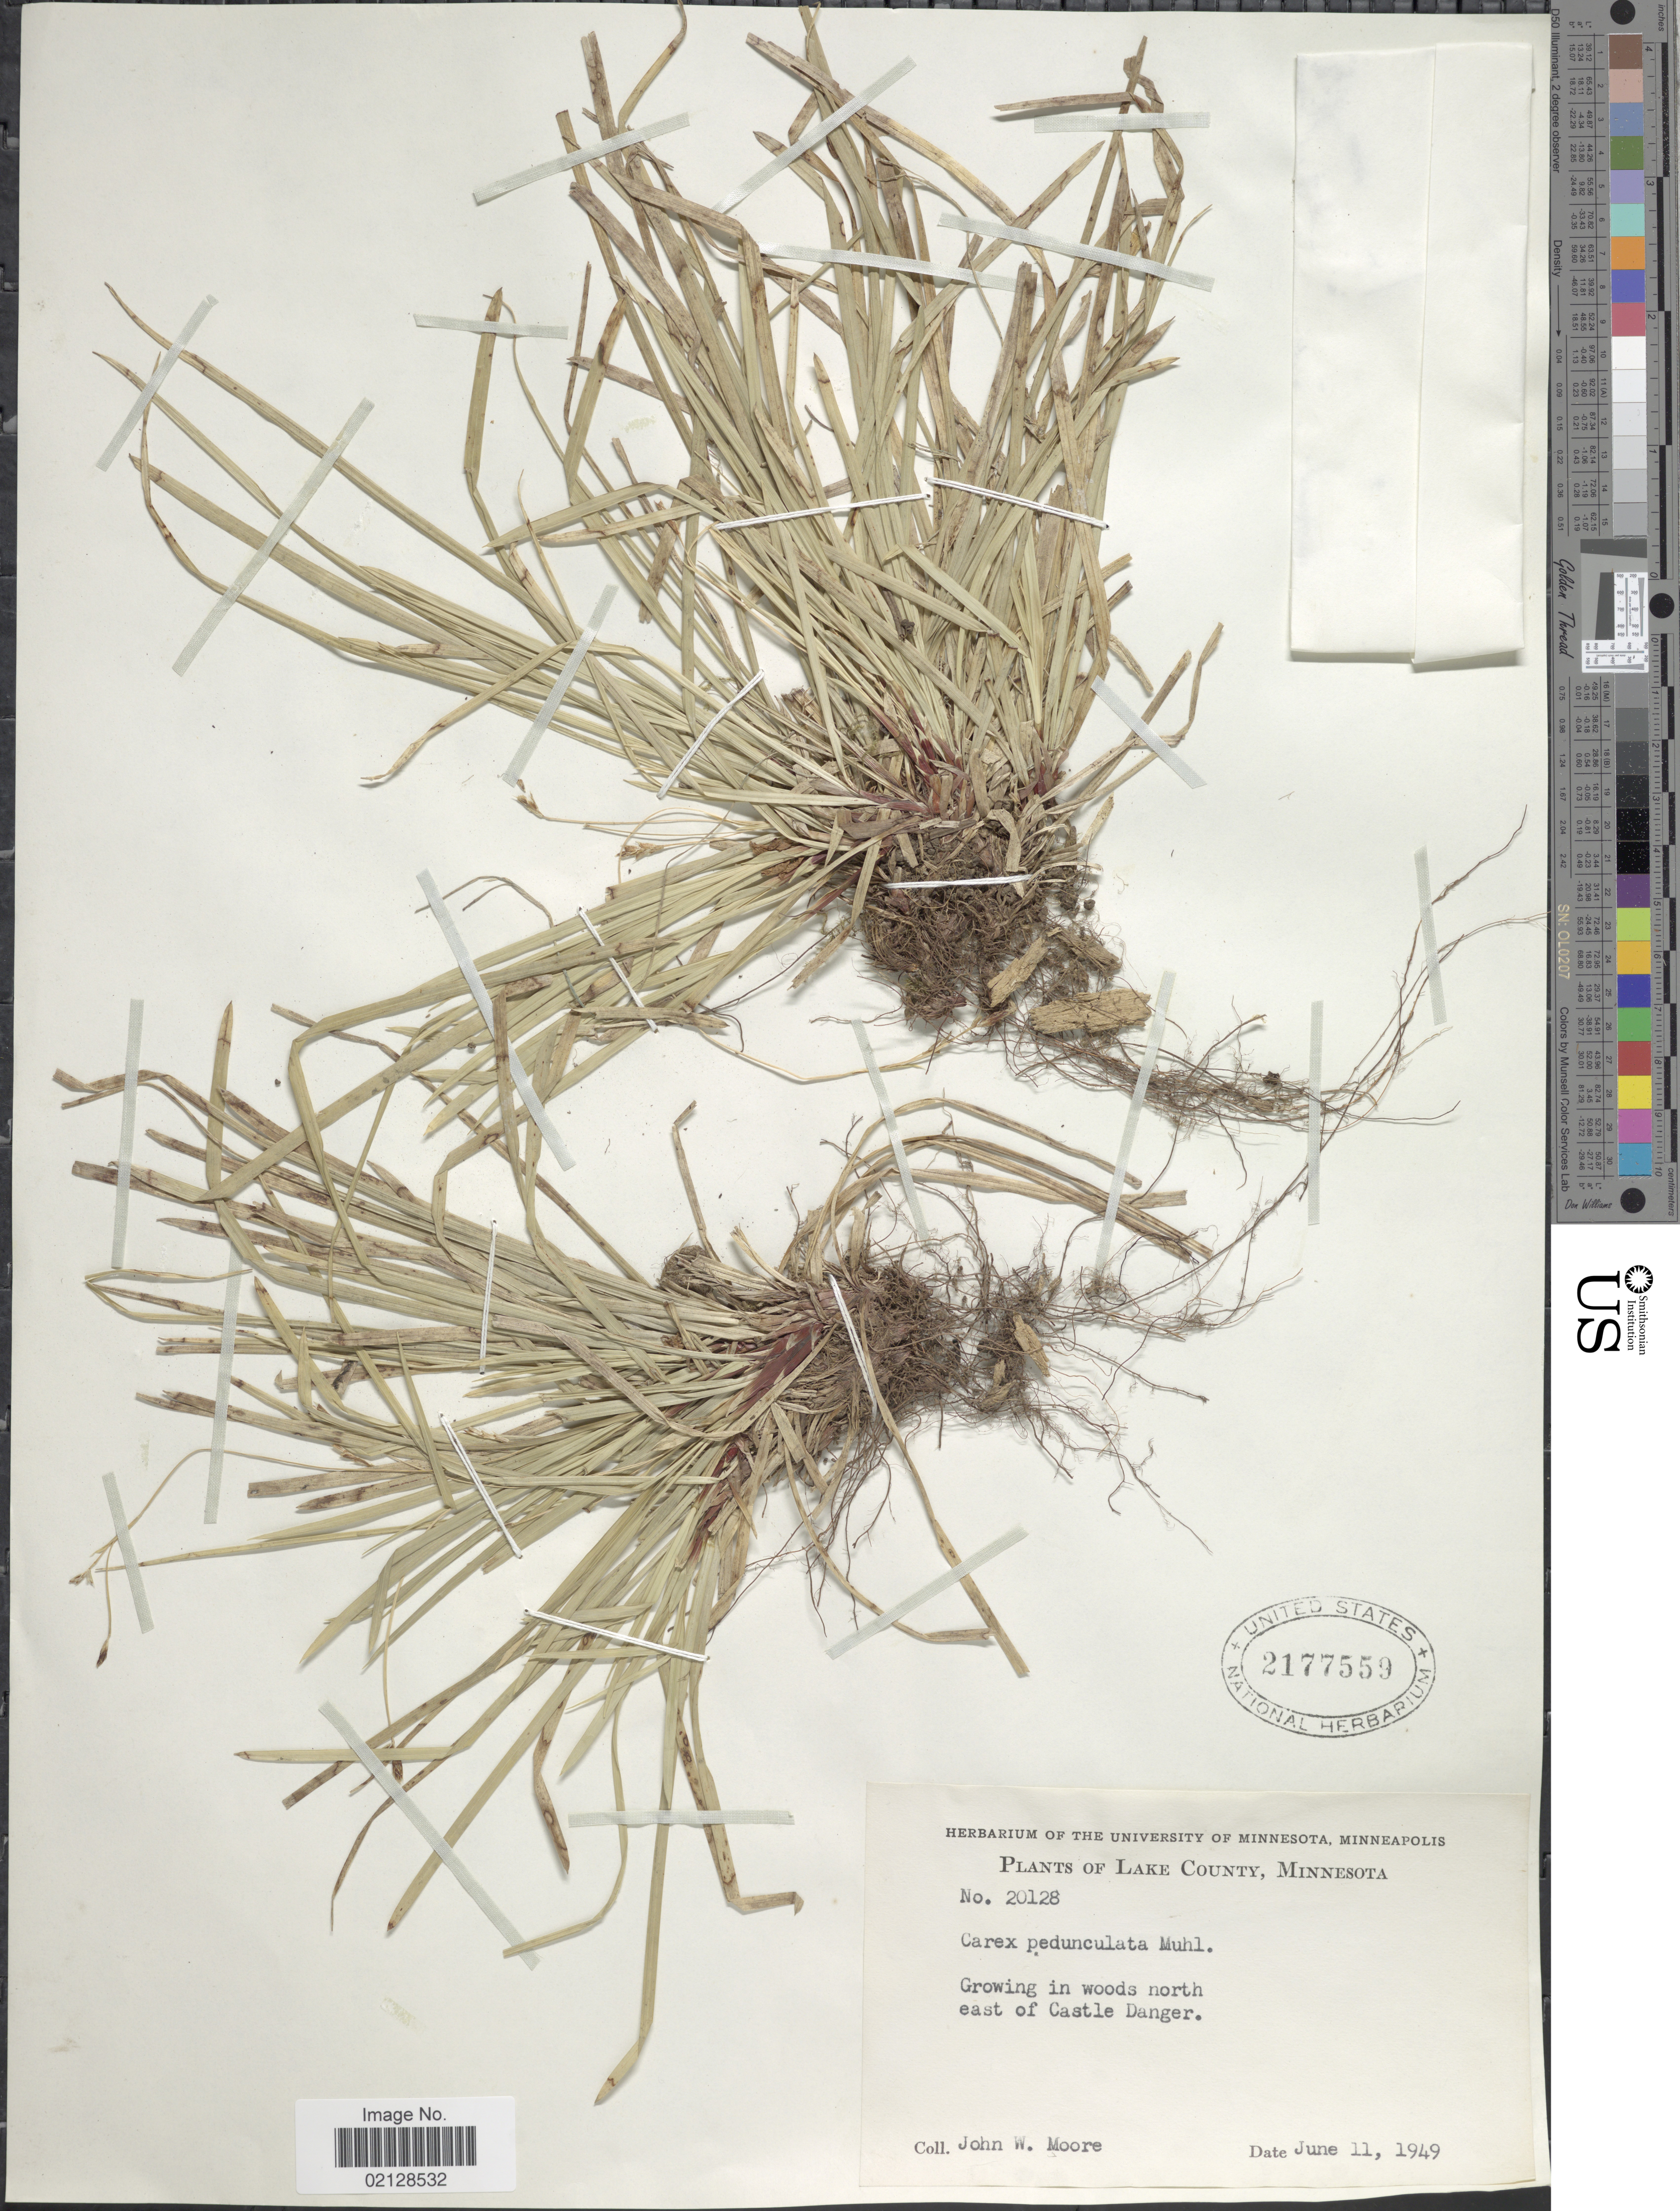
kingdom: Plantae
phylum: Tracheophyta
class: Liliopsida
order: Poales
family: Cyperaceae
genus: Carex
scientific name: Carex pedunculata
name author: Muhl. ex Willd.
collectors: J. Moore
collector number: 20128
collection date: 1949-06-11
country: United States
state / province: Minnesota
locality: Lake County, Minnesota, Growing in woods north east of Castle Danger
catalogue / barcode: US 2177559